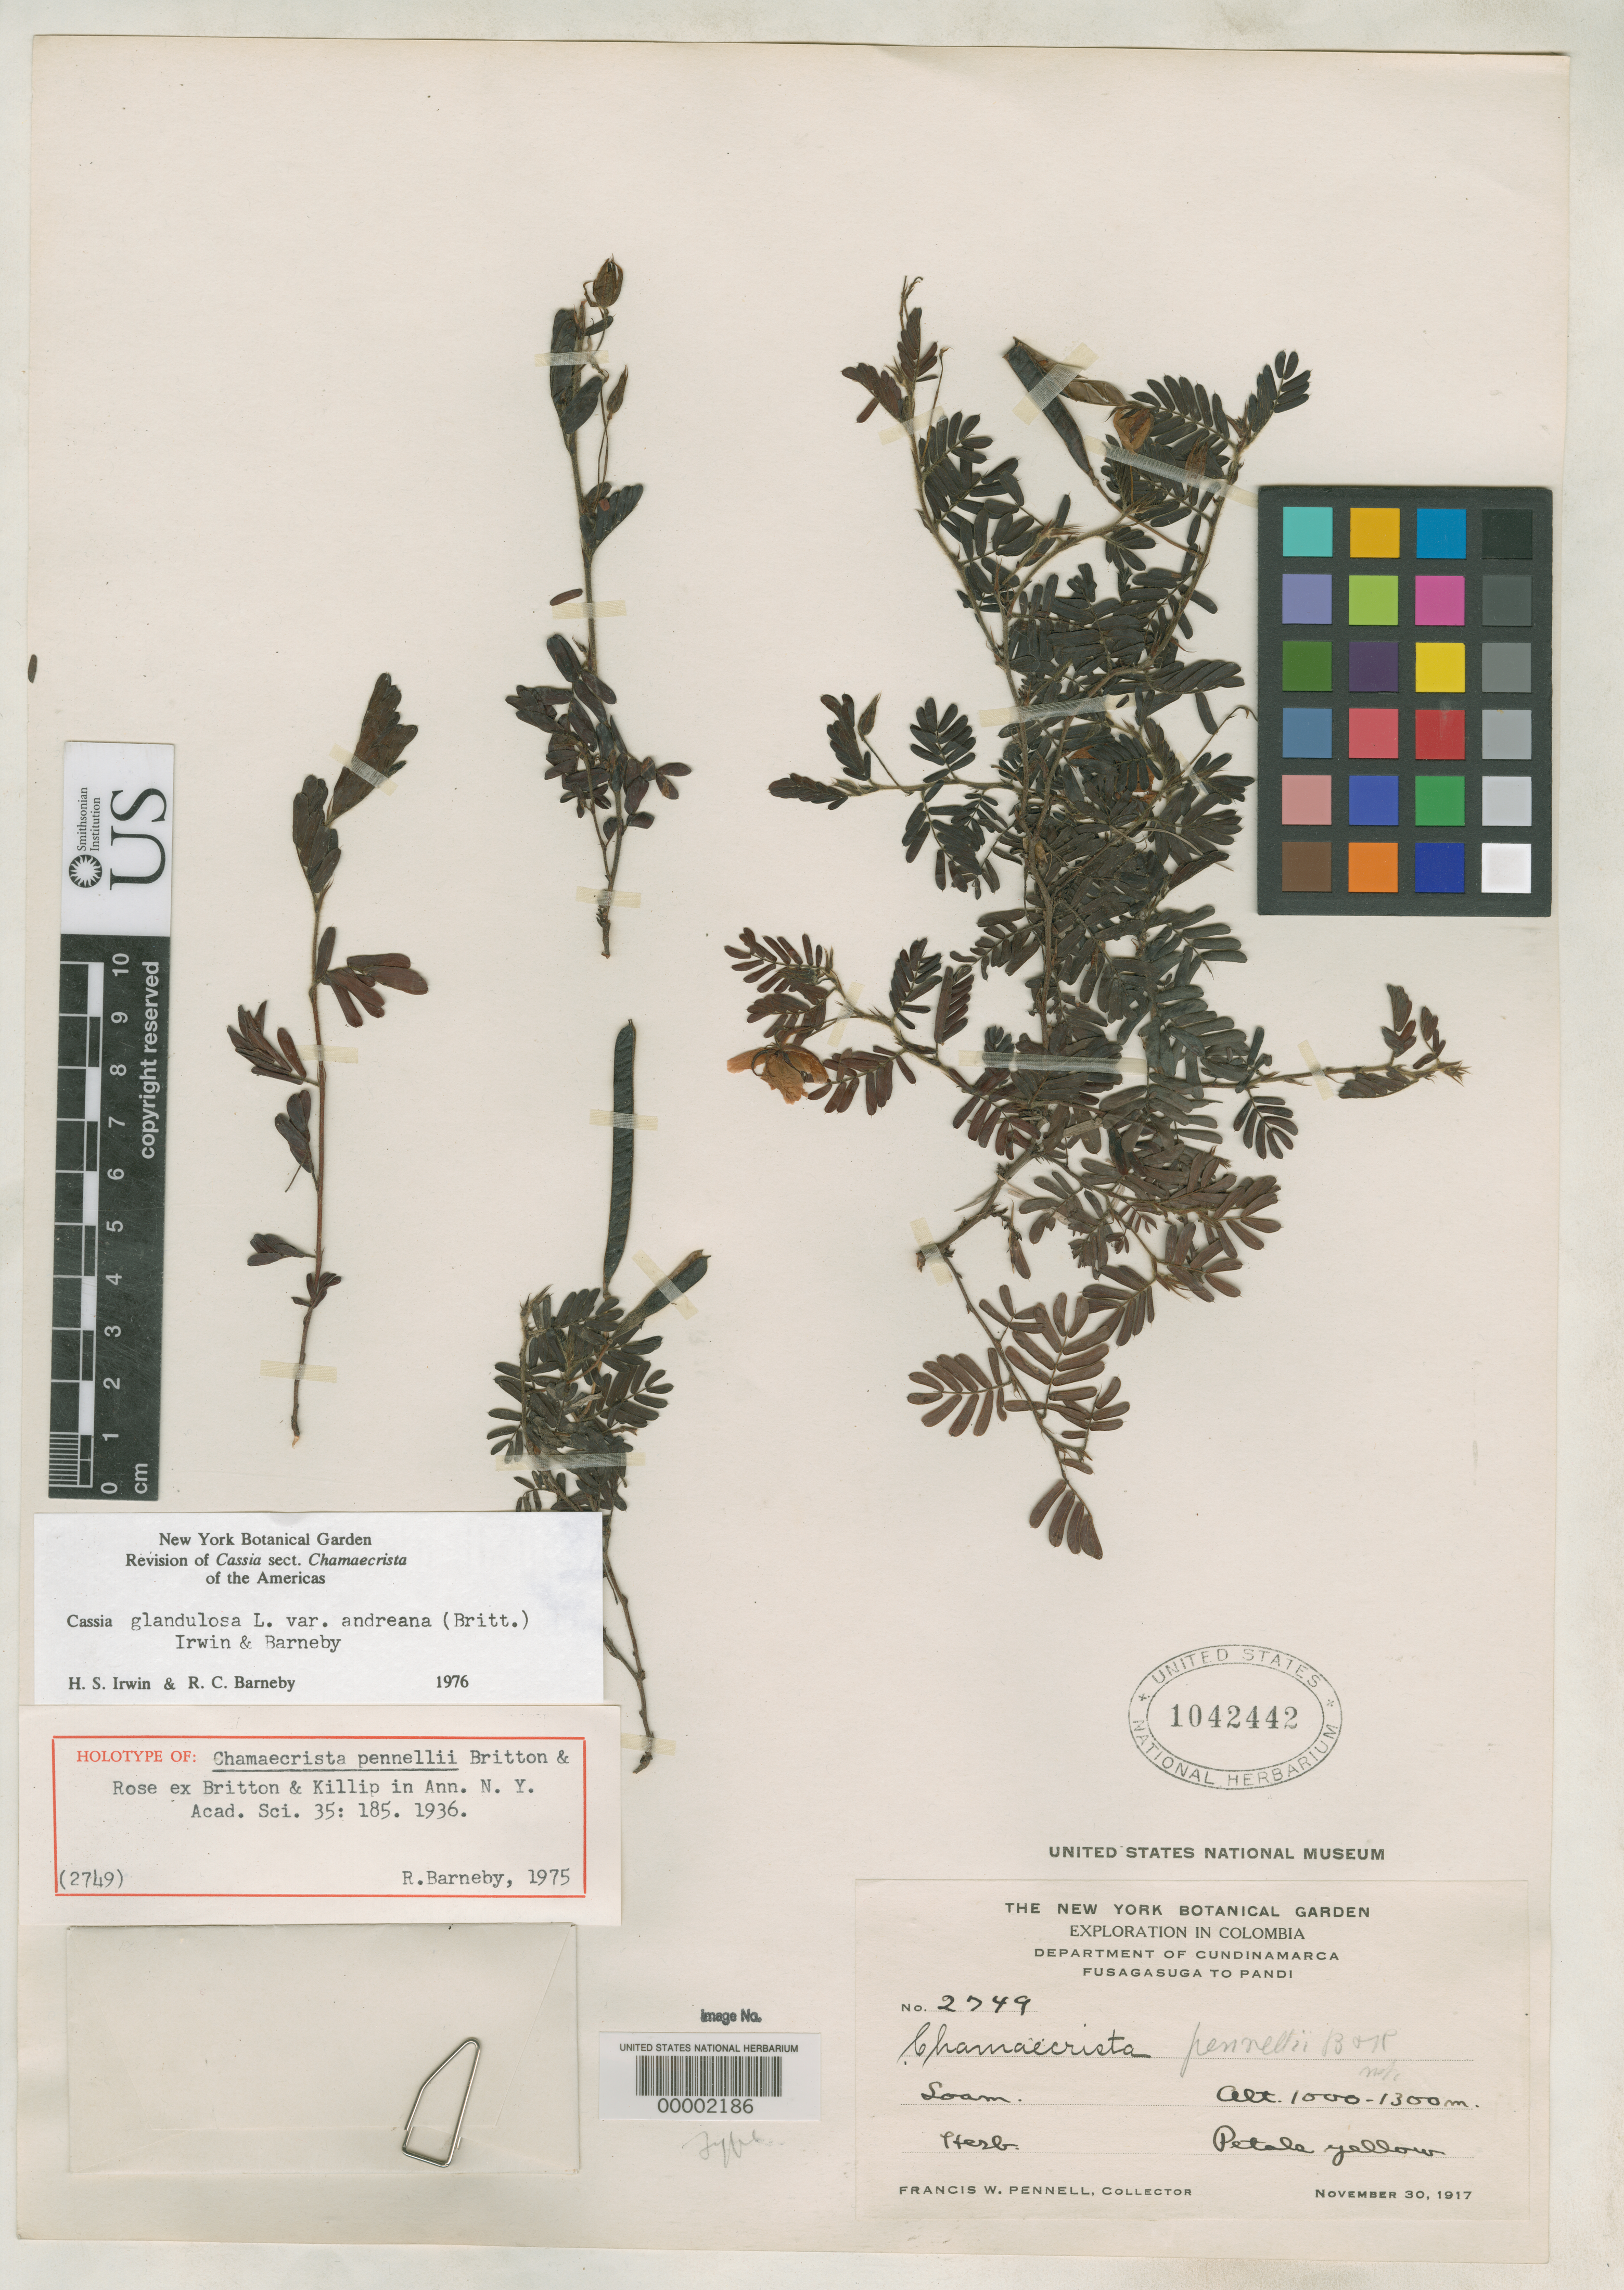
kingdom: Plantae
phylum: Tracheophyta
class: Magnoliopsida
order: Fabales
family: Fabaceae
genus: Chamaecrista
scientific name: Chamaecrista pennellii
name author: Britton & Rose ex Britton & Killip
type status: Holotype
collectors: F. W. Pennell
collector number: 2749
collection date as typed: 30 Nov 1917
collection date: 1917-11-30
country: Colombia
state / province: Cundinamarca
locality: Between Fusagasugá & Pandi.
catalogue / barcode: US 1042442